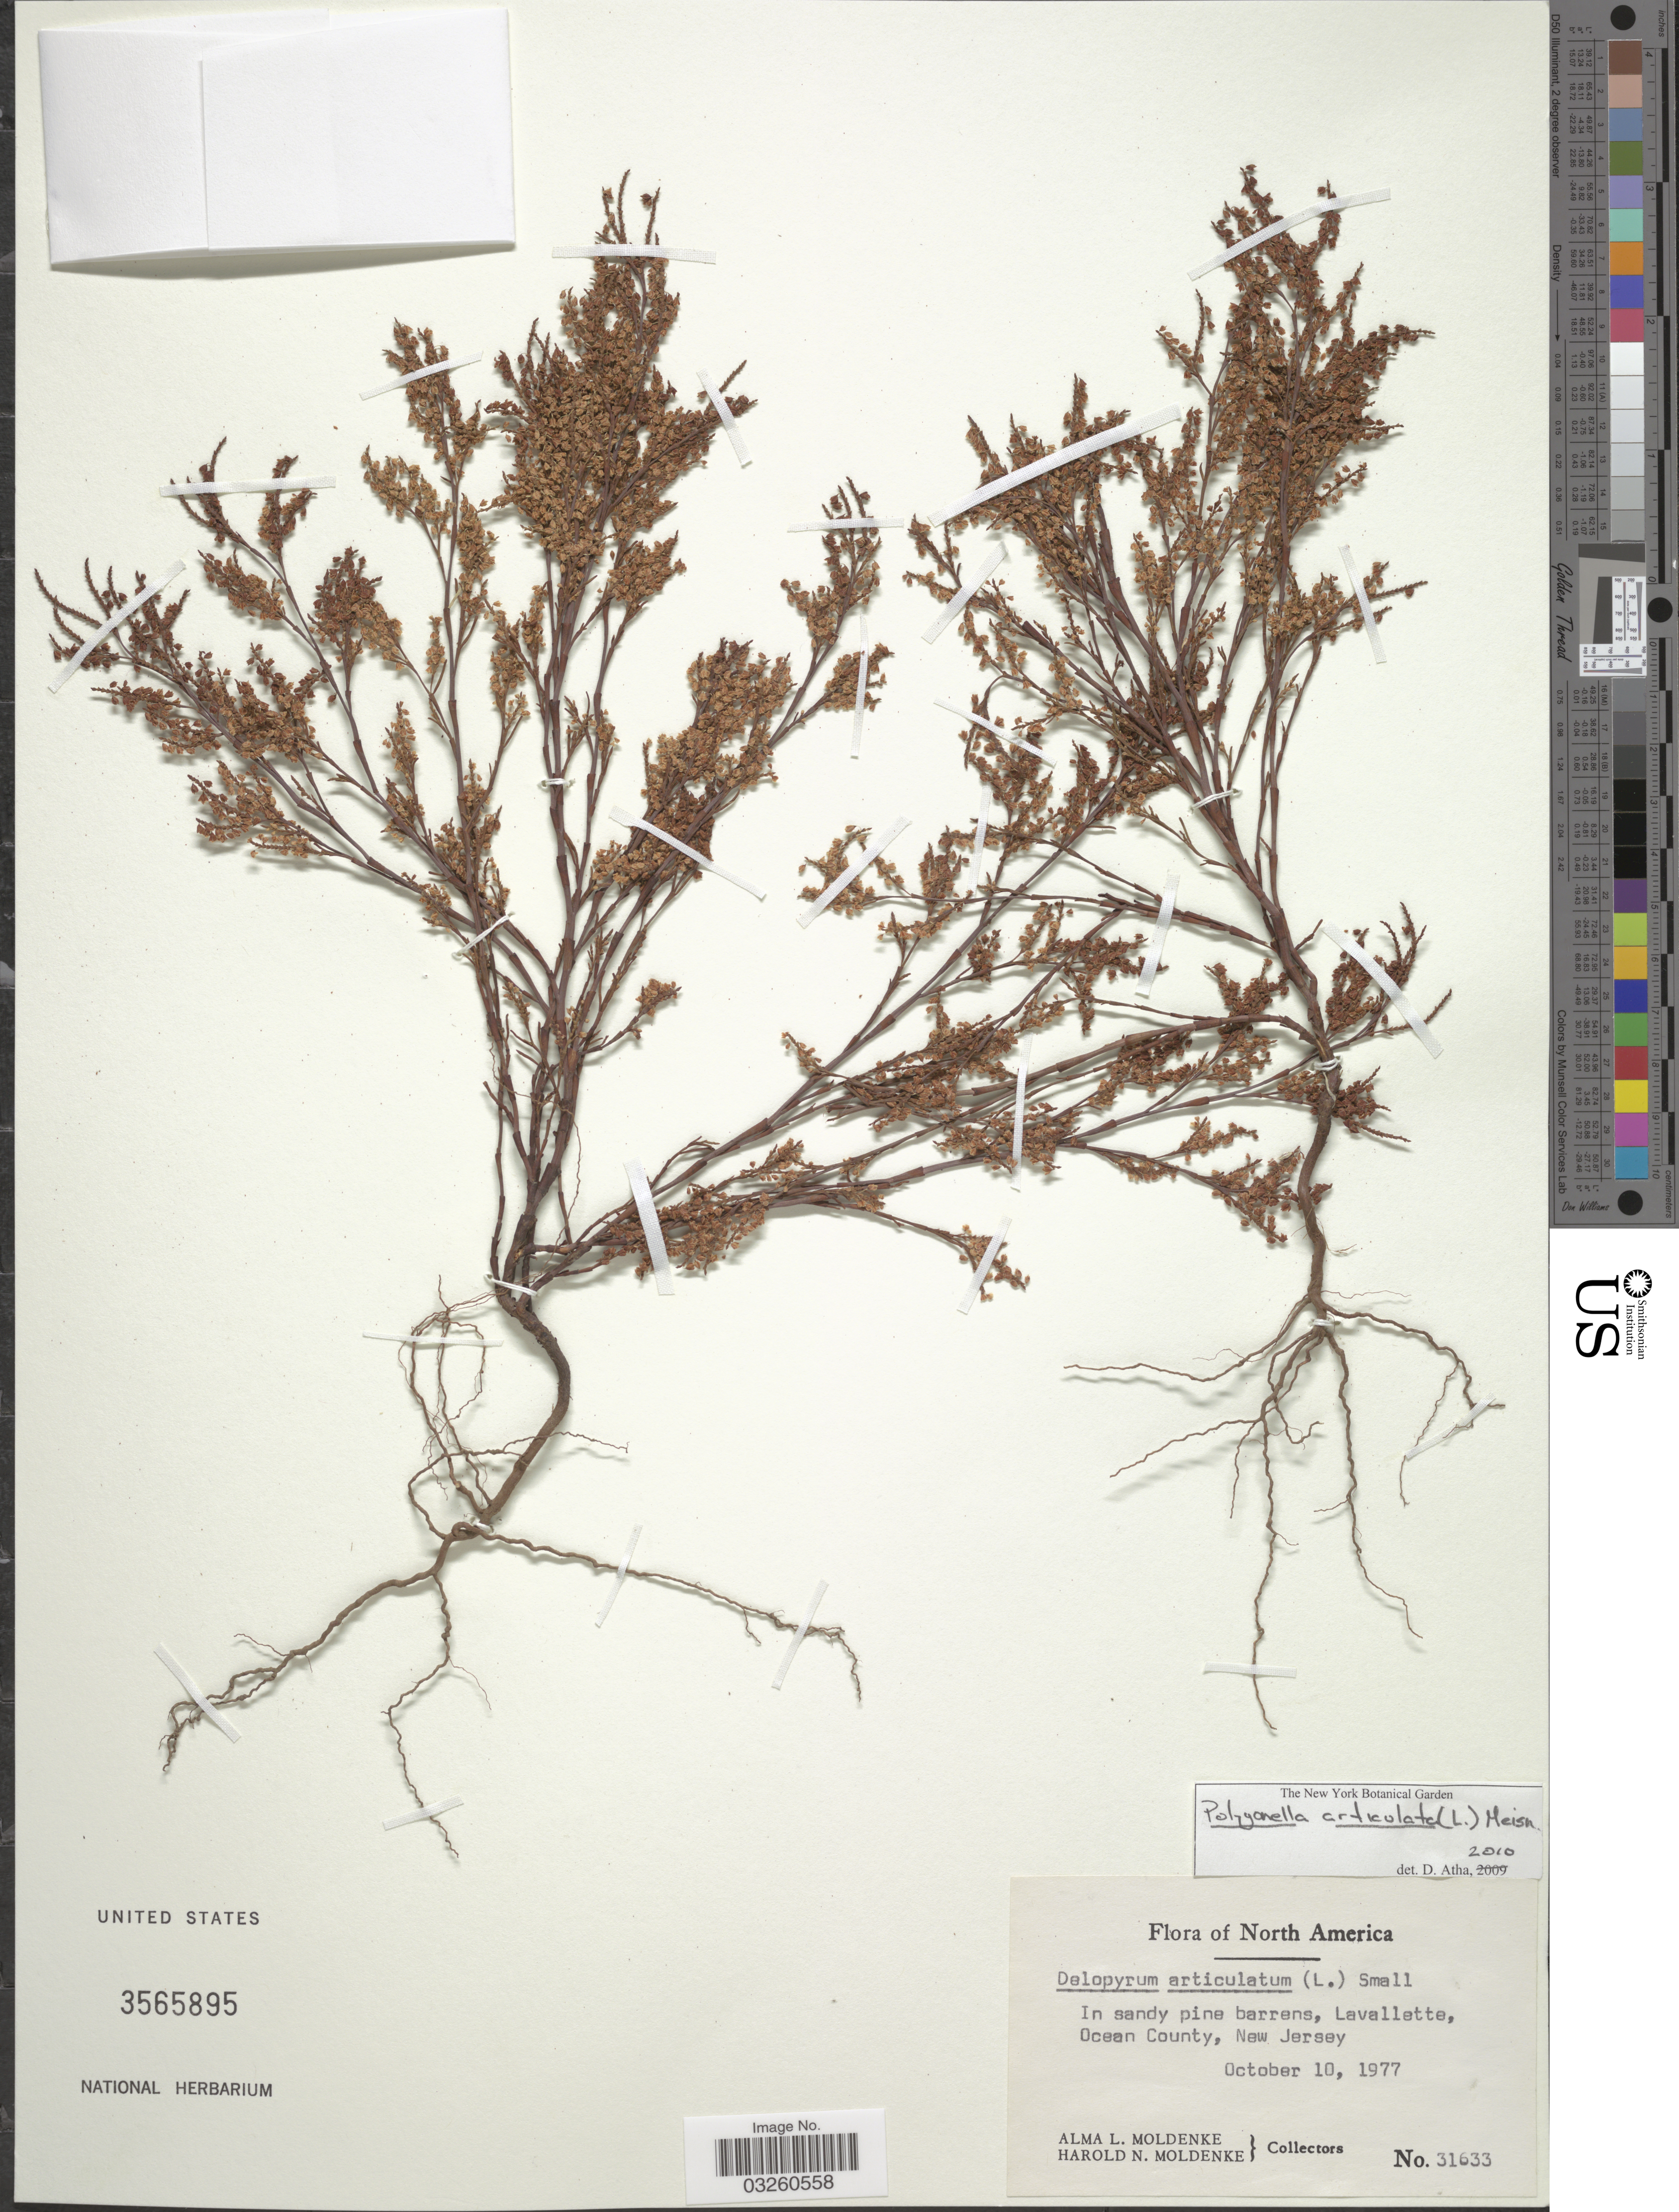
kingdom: Plantae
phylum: Tracheophyta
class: Magnoliopsida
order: Caryophyllales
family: Polygonaceae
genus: Polygonella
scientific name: Polygonella articulata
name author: (L.) Meisn.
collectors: A. L. Moldenke & H. N. Moldenke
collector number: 31633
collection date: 1977-10-10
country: United States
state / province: New Jersey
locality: In sandy pine barrens, Lavallette, Ocean County.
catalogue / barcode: US 3565895